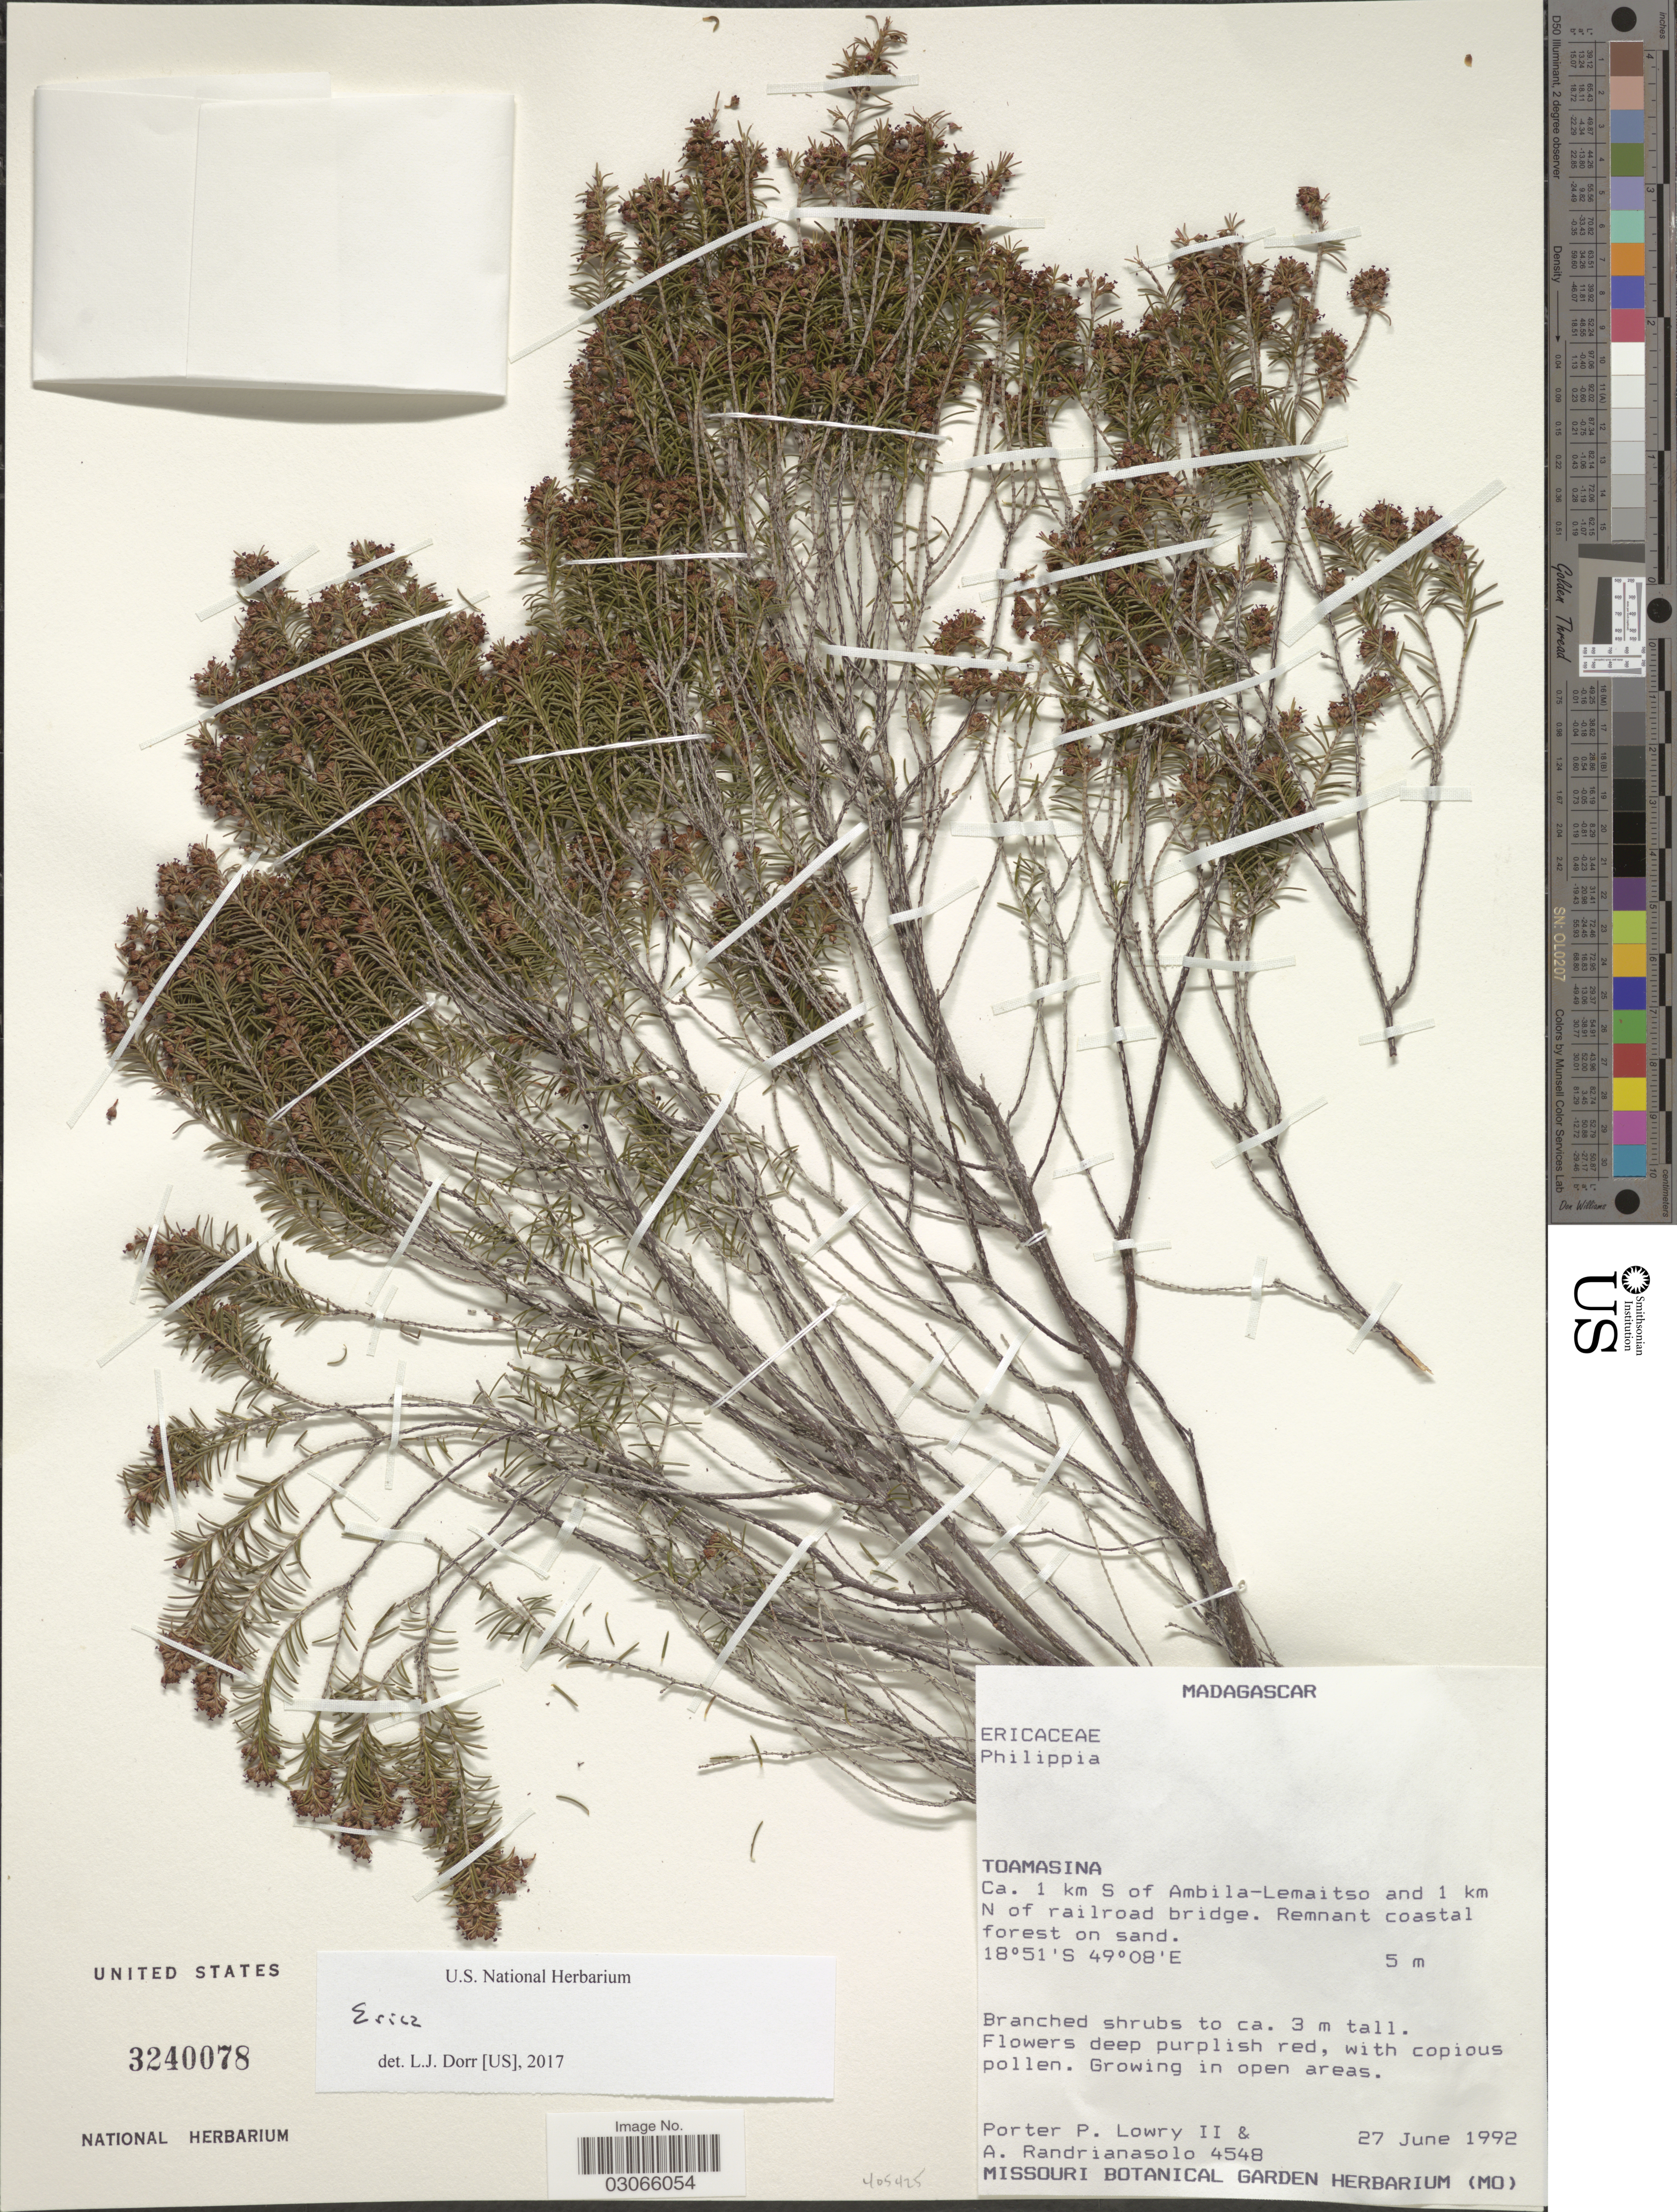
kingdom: Plantae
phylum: Tracheophyta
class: Magnoliopsida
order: Ericales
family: Ericaceae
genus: Erica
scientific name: Erica sp.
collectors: P. P. Lowry & A. Randrianasolo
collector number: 4548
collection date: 1992-06-27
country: Madagascar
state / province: Atsinanana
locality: Ca. 1 km S of Ambila-Lemaitso and 1 km N of railroad bridge.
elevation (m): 5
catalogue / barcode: US 3240078